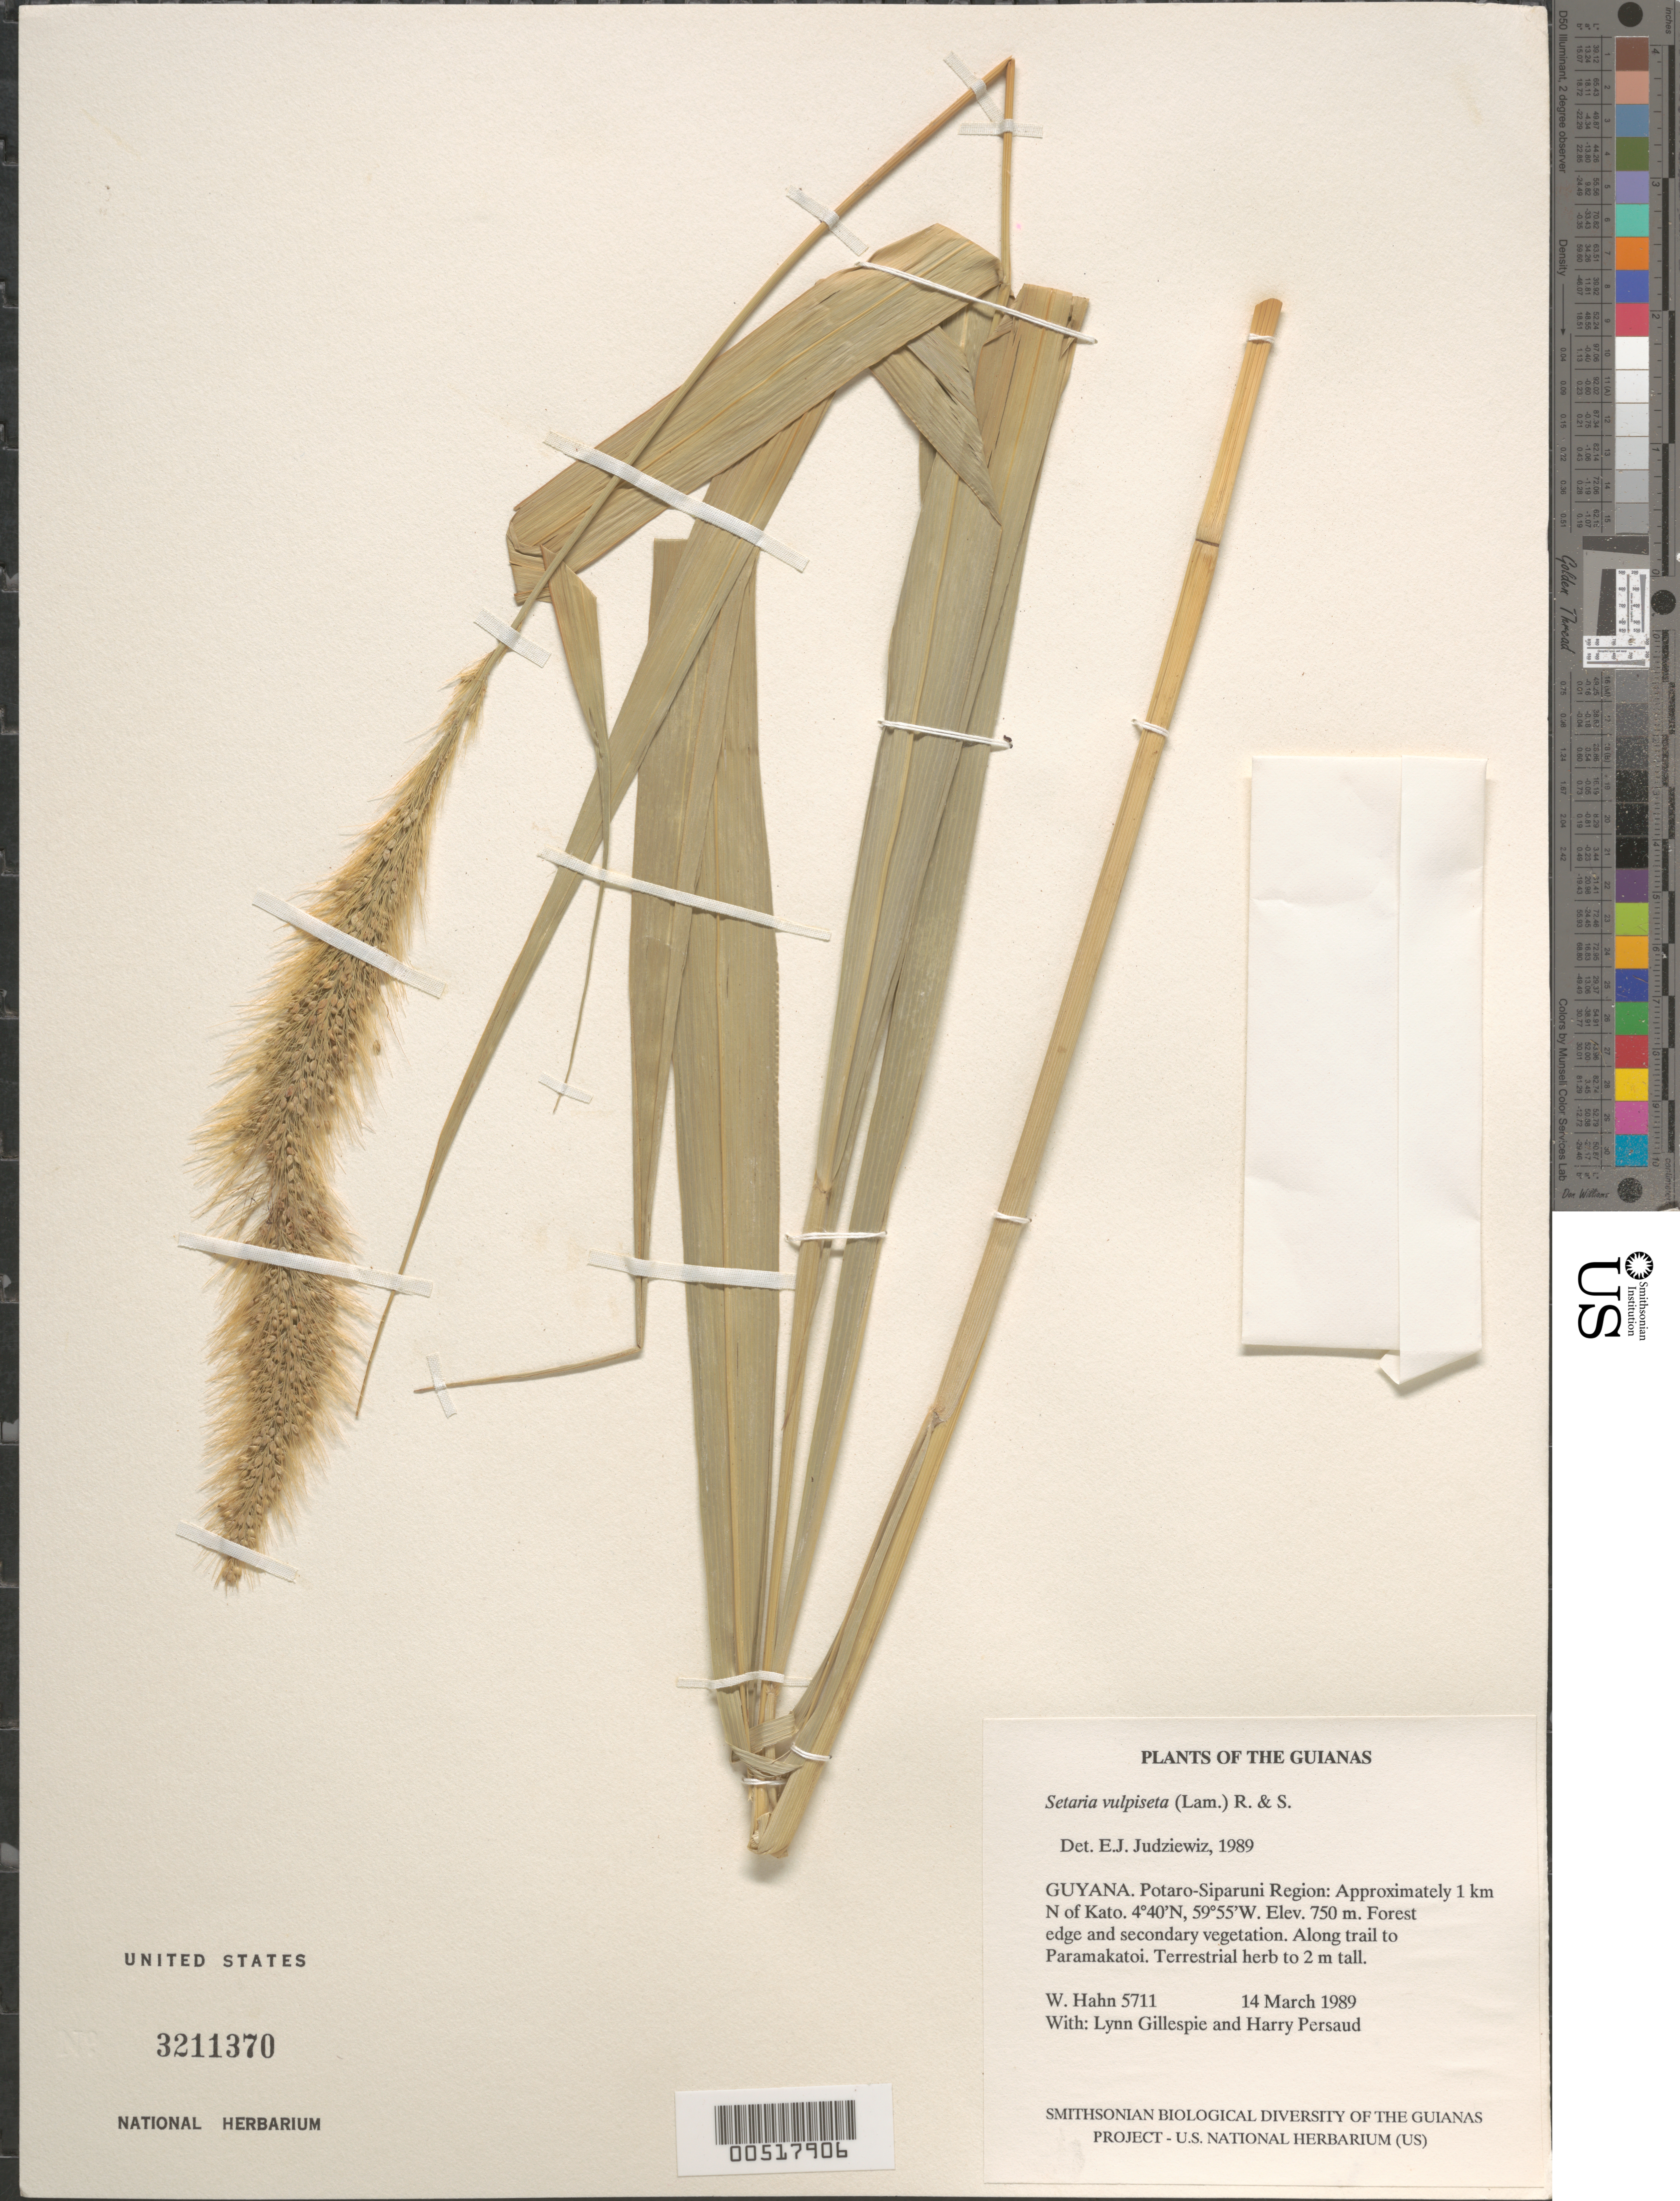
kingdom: Plantae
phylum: Tracheophyta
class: Liliopsida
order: Poales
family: Poaceae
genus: Setaria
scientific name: Setaria vulpiseta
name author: (Lam.) Roem. & Schult.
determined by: Judziewicz, E. J.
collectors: W. Hahn, L. J. Gillespie & H. Persaud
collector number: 5711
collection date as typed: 14 March 1989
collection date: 1989-03-14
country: Guyana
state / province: Potaro-Siparuni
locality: Approximately 1 km N of Kato, along trail to Paramakatoi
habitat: Forest edge and secondary vegetation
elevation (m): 750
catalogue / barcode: US 3211370